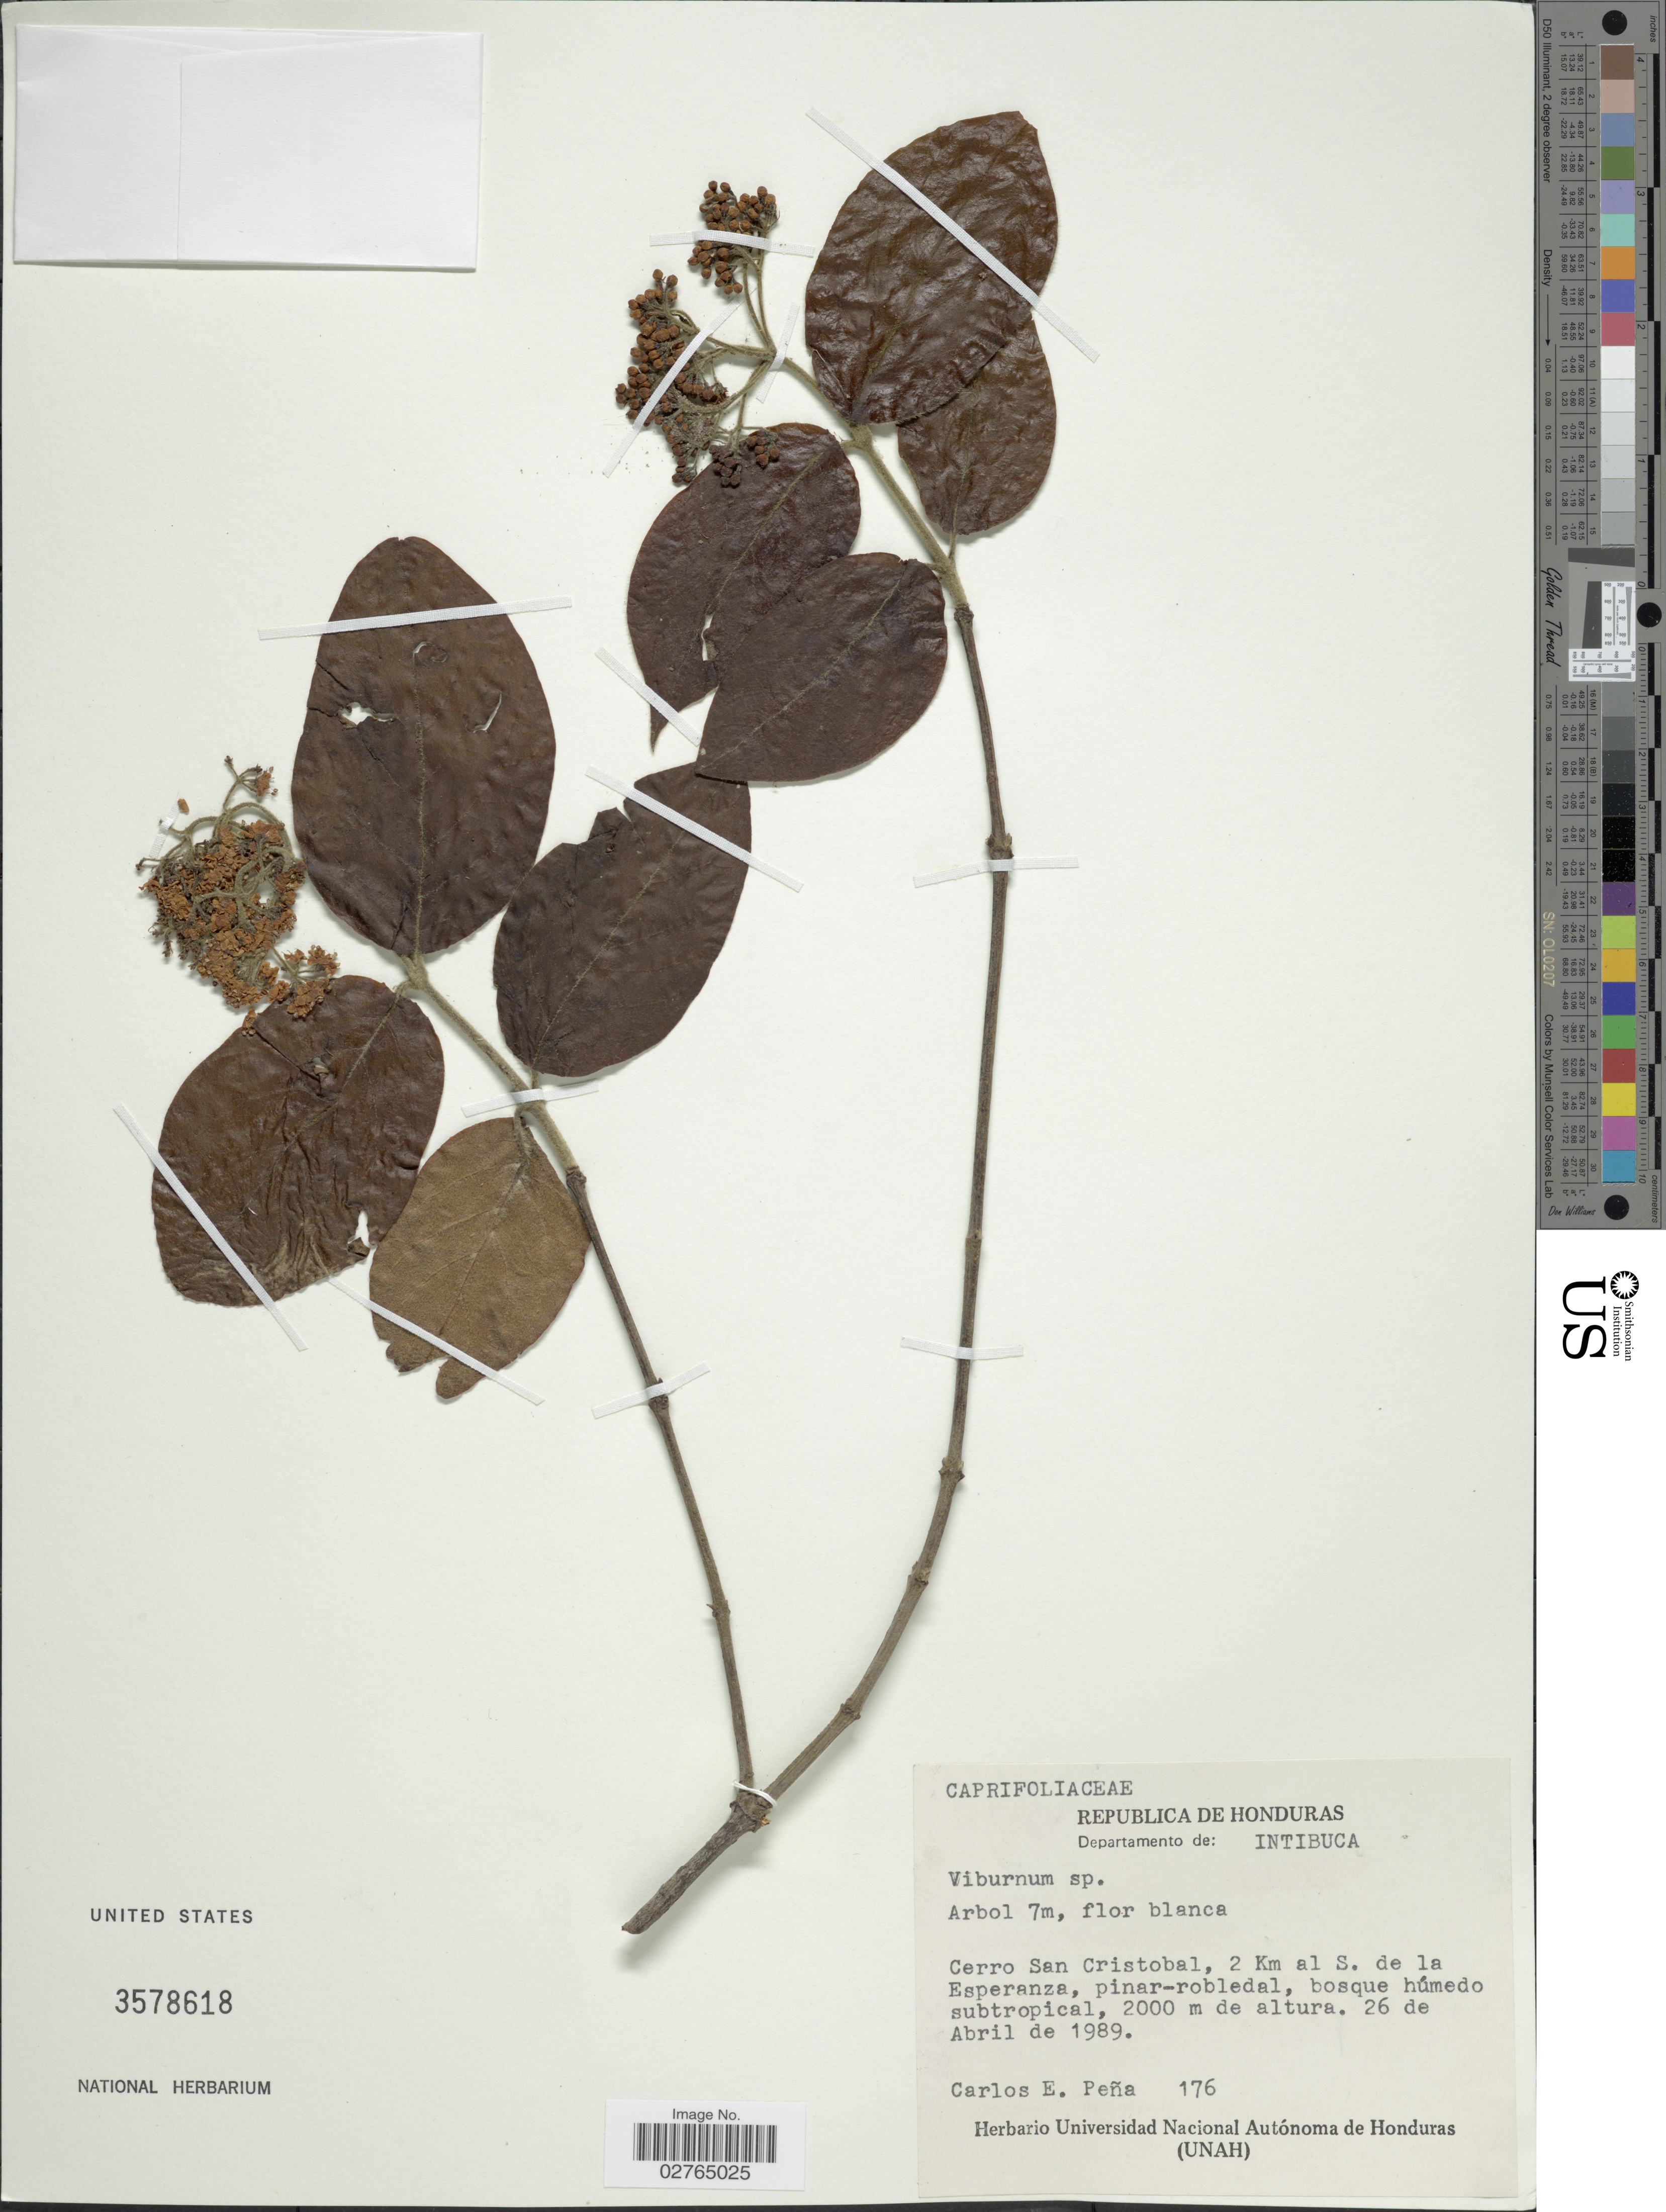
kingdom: Plantae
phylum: Tracheophyta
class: Magnoliopsida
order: Dipsacales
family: Viburnaceae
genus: Viburnum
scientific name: Viburnum sp.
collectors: C. E. Peña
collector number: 176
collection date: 1989-04-26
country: Honduras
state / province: Intibuca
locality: Departamento de: Intibuca. Cerro San Cristobal, 2 Km al S. de la Esperanza.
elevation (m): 2000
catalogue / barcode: US 3578618